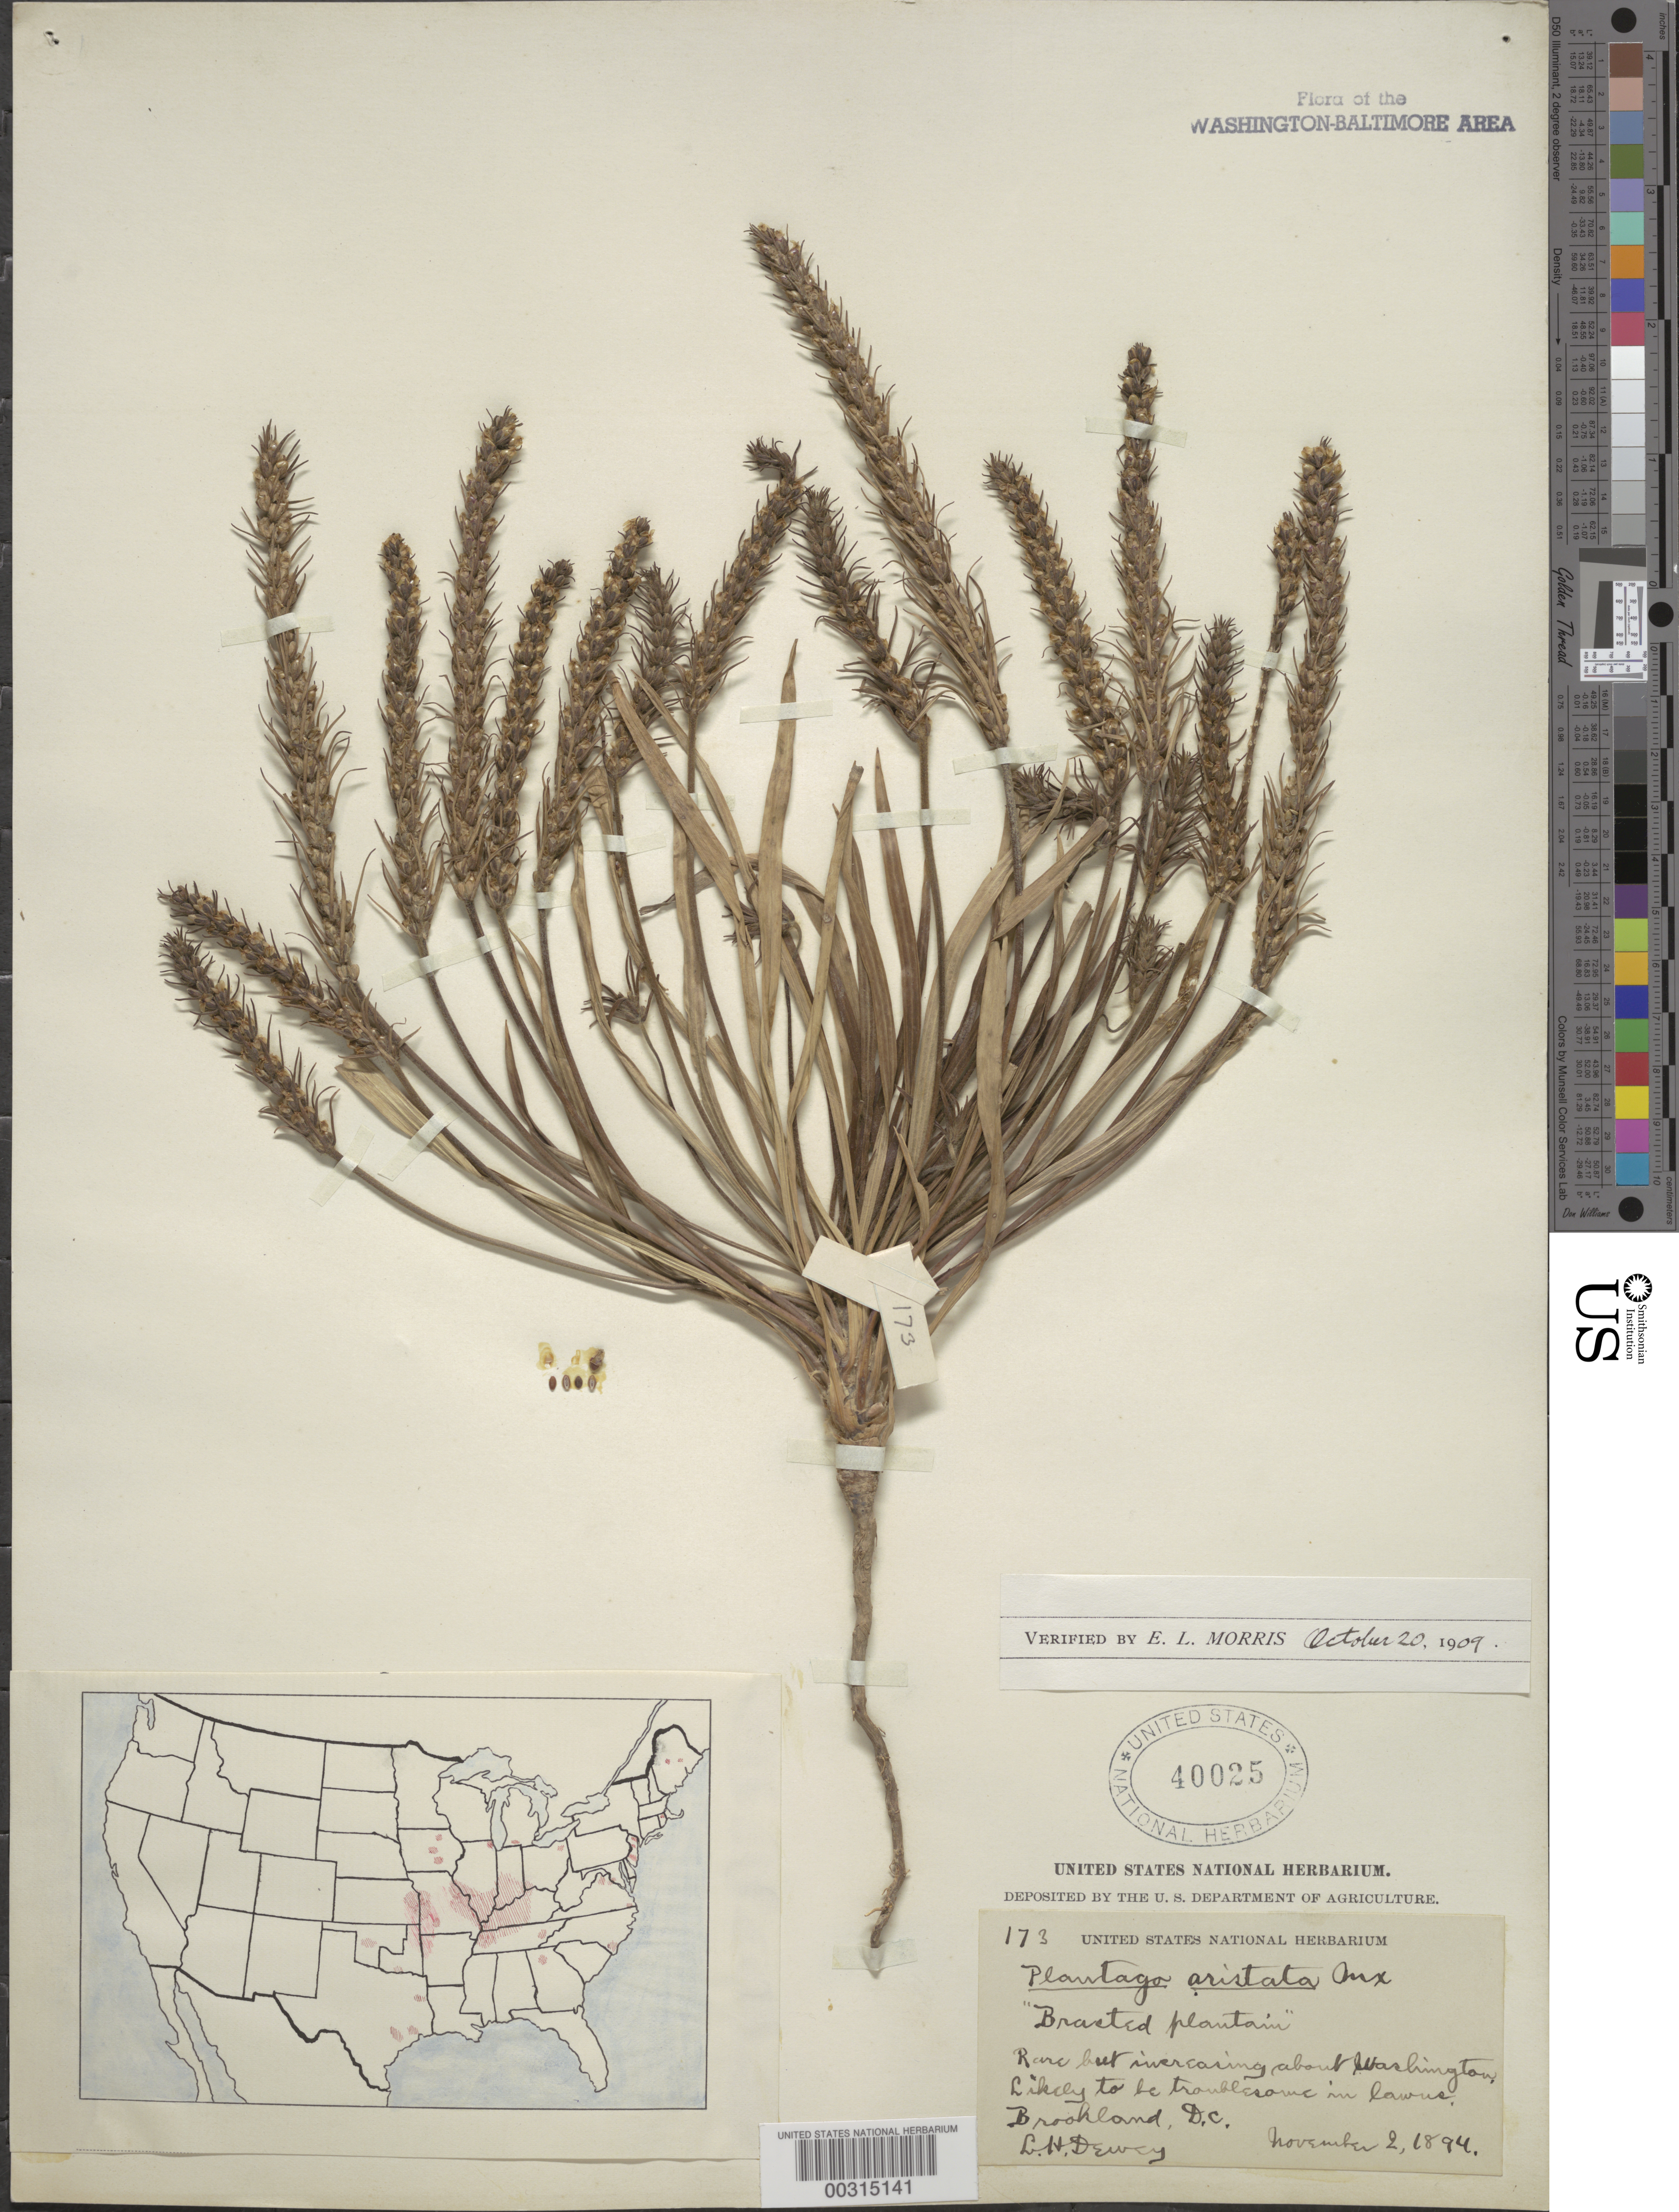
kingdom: Plantae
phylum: Tracheophyta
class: Magnoliopsida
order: Lamiales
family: Plantaginaceae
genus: Plantago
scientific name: Plantago aristata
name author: Michx.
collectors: L. H. Dewey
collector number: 173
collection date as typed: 02 Nov 1894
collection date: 1894-11-02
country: United States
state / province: District of Columbia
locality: Brookland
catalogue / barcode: US 40025